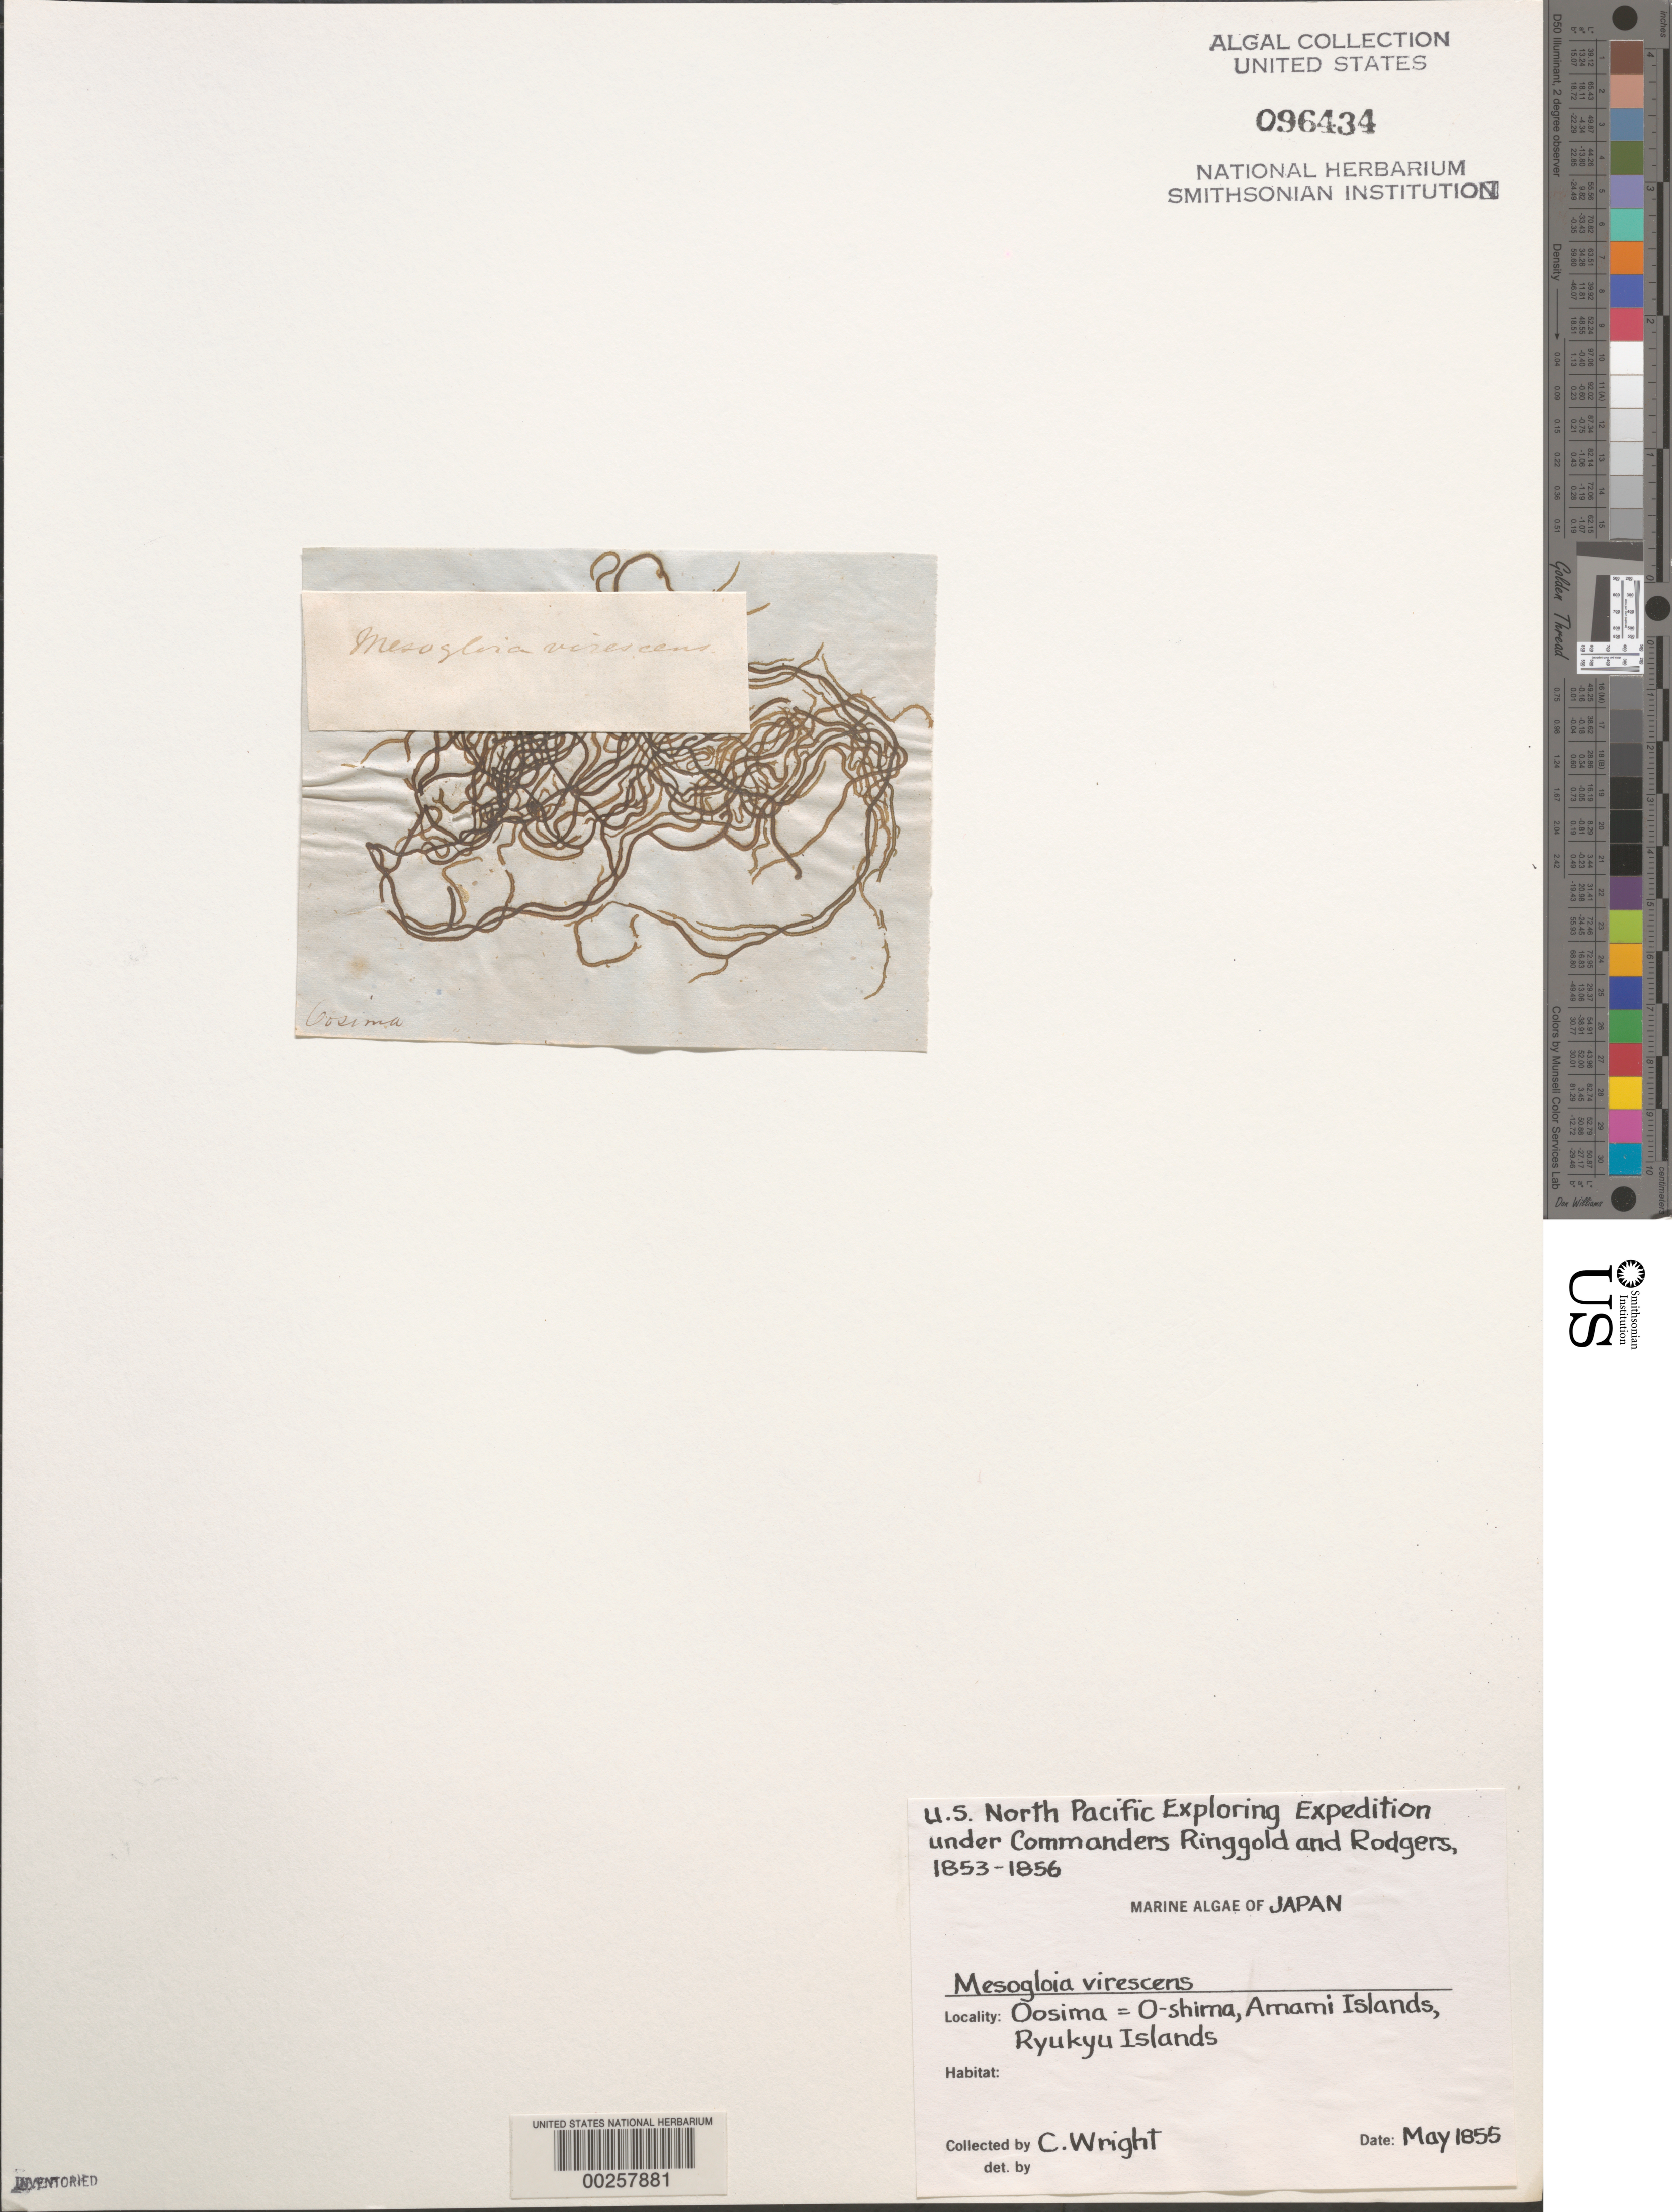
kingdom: Chromista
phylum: Ochrophyta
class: Phaeophyceae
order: Ectocarpales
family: Chordariaceae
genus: Eudesme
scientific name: Eudesme virescens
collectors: C. Wright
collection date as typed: May 1855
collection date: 1855-05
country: Japan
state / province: Kagosima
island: Amami Oshima (Oosima)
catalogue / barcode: US 96434